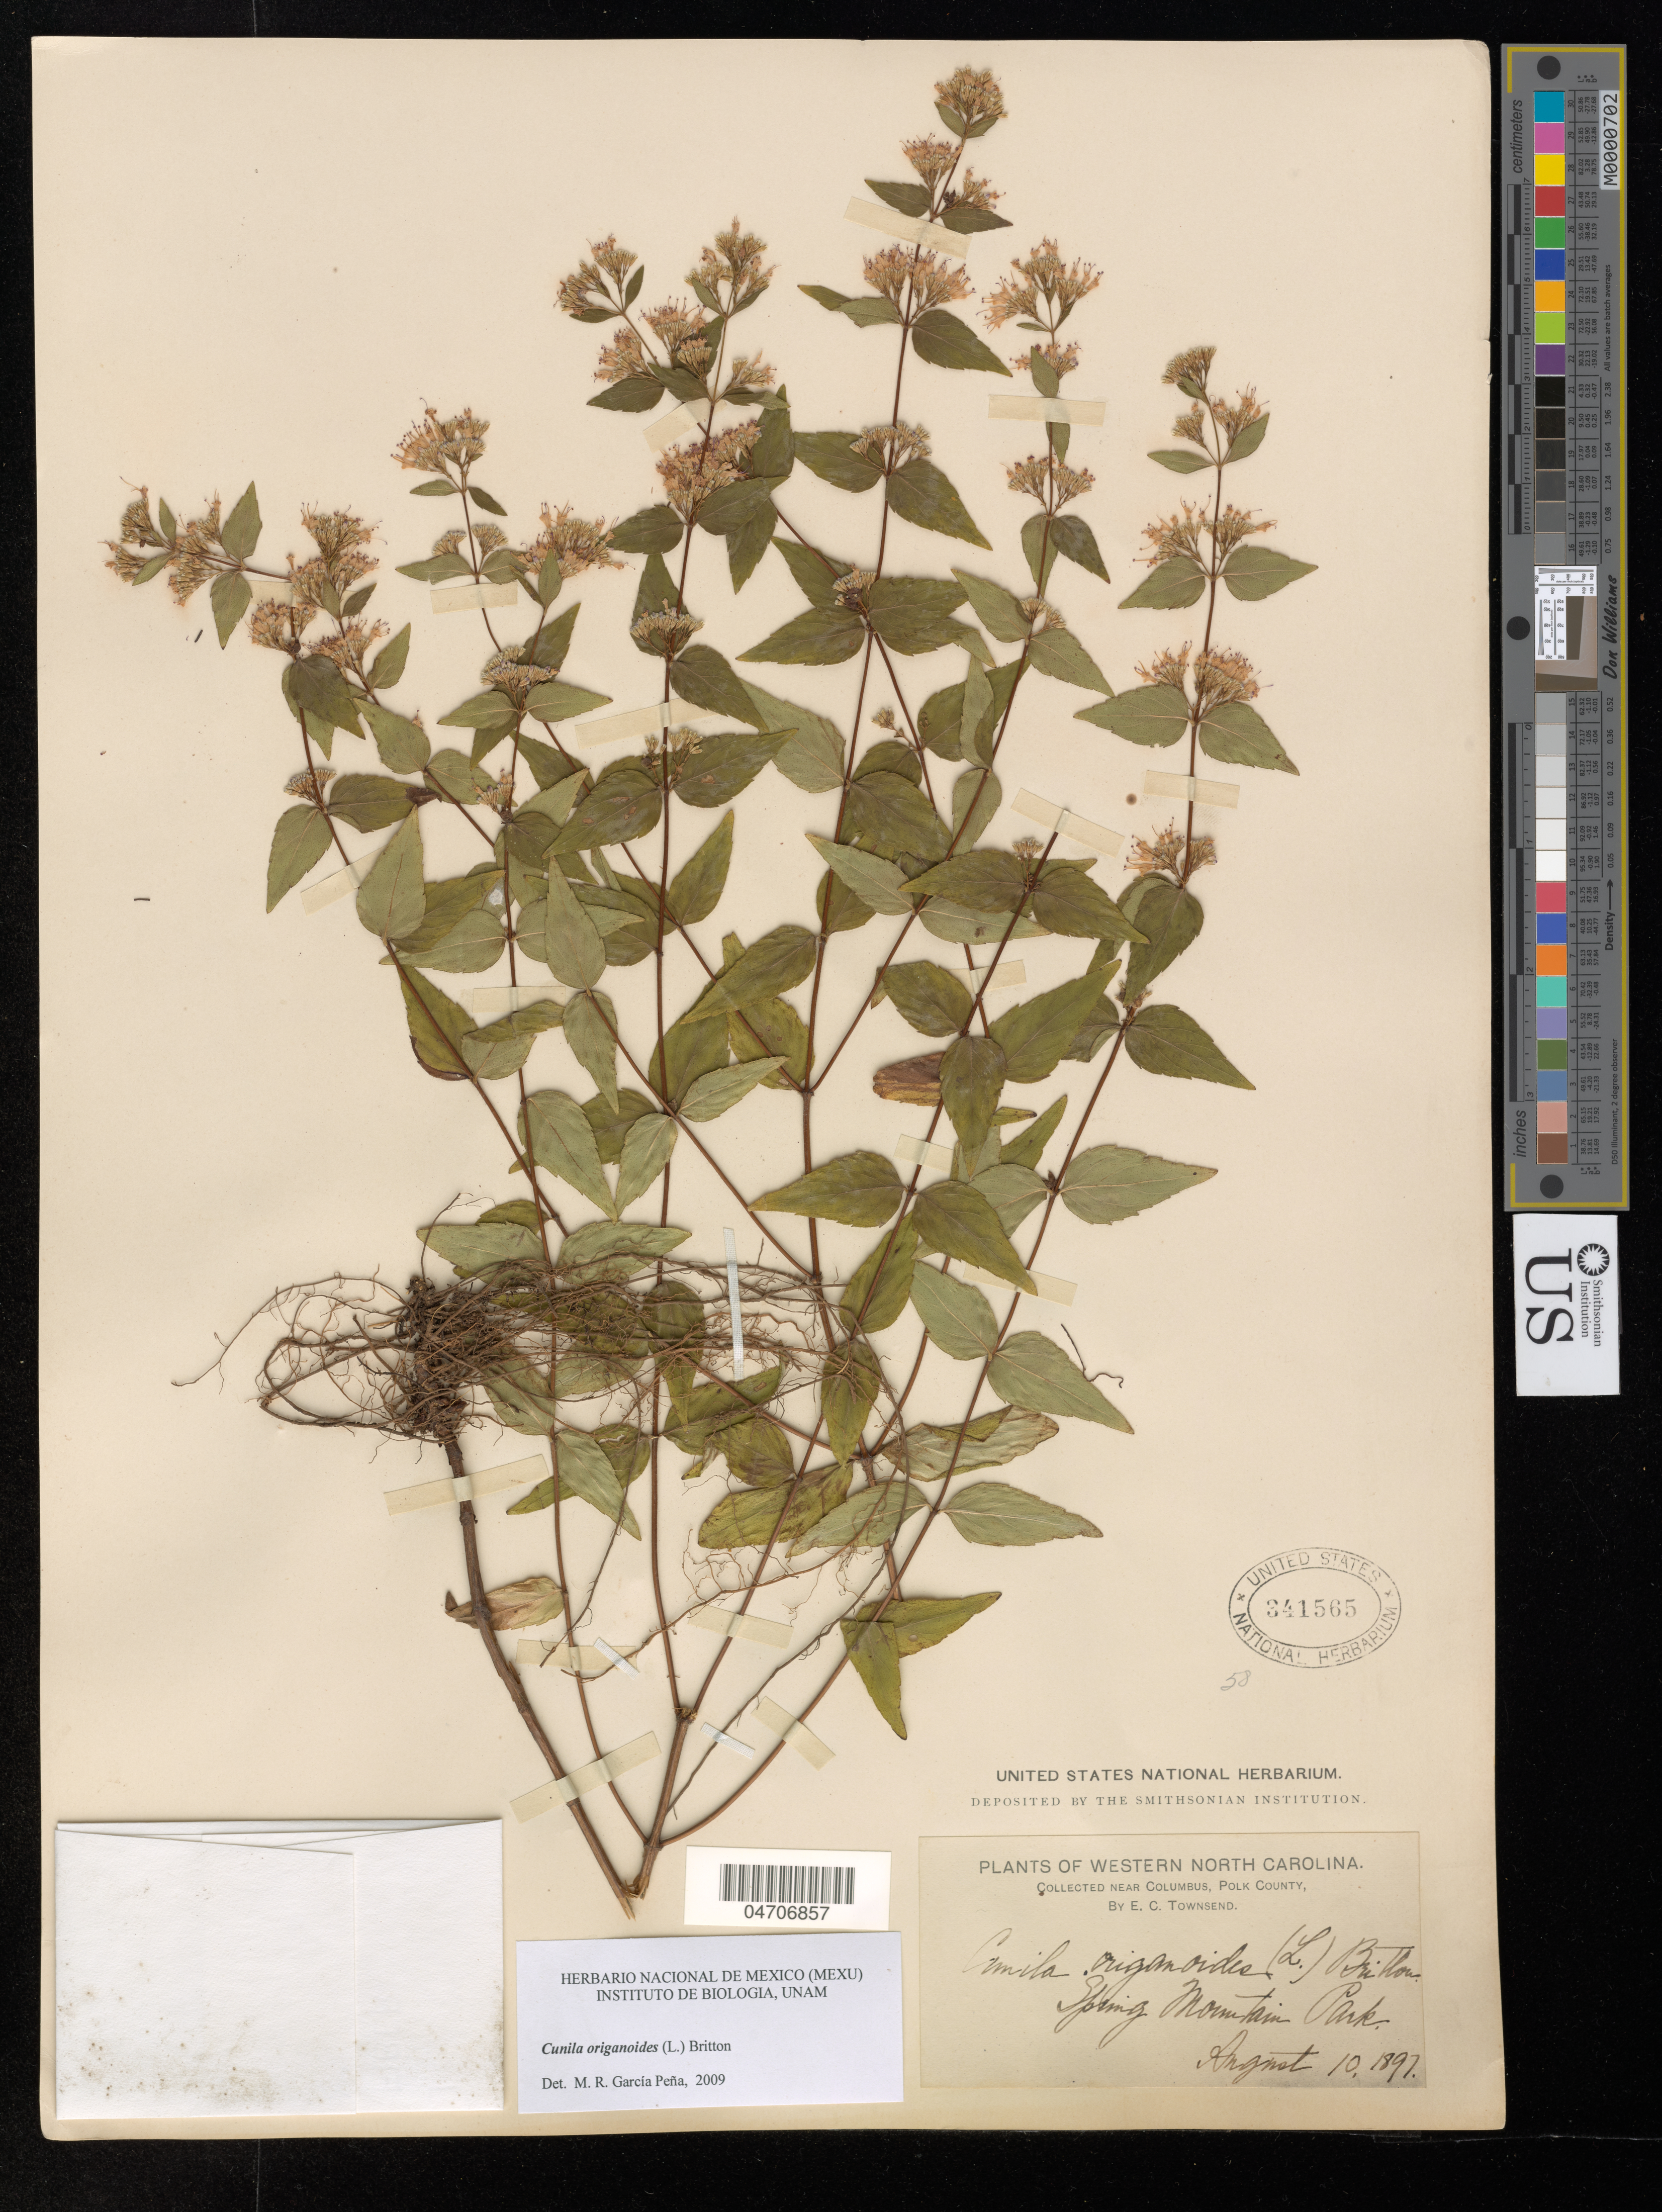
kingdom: Plantae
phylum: Tracheophyta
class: Magnoliopsida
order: Lamiales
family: Lamiaceae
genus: Cunila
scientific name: Cunila origanoides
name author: (L.) Britton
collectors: E. C. Townsend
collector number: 58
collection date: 1897-08-10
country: United States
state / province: North Carolina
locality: Western North Carolina. Near Columbus, Polk County. Spring Mountain Park.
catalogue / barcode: US 341565